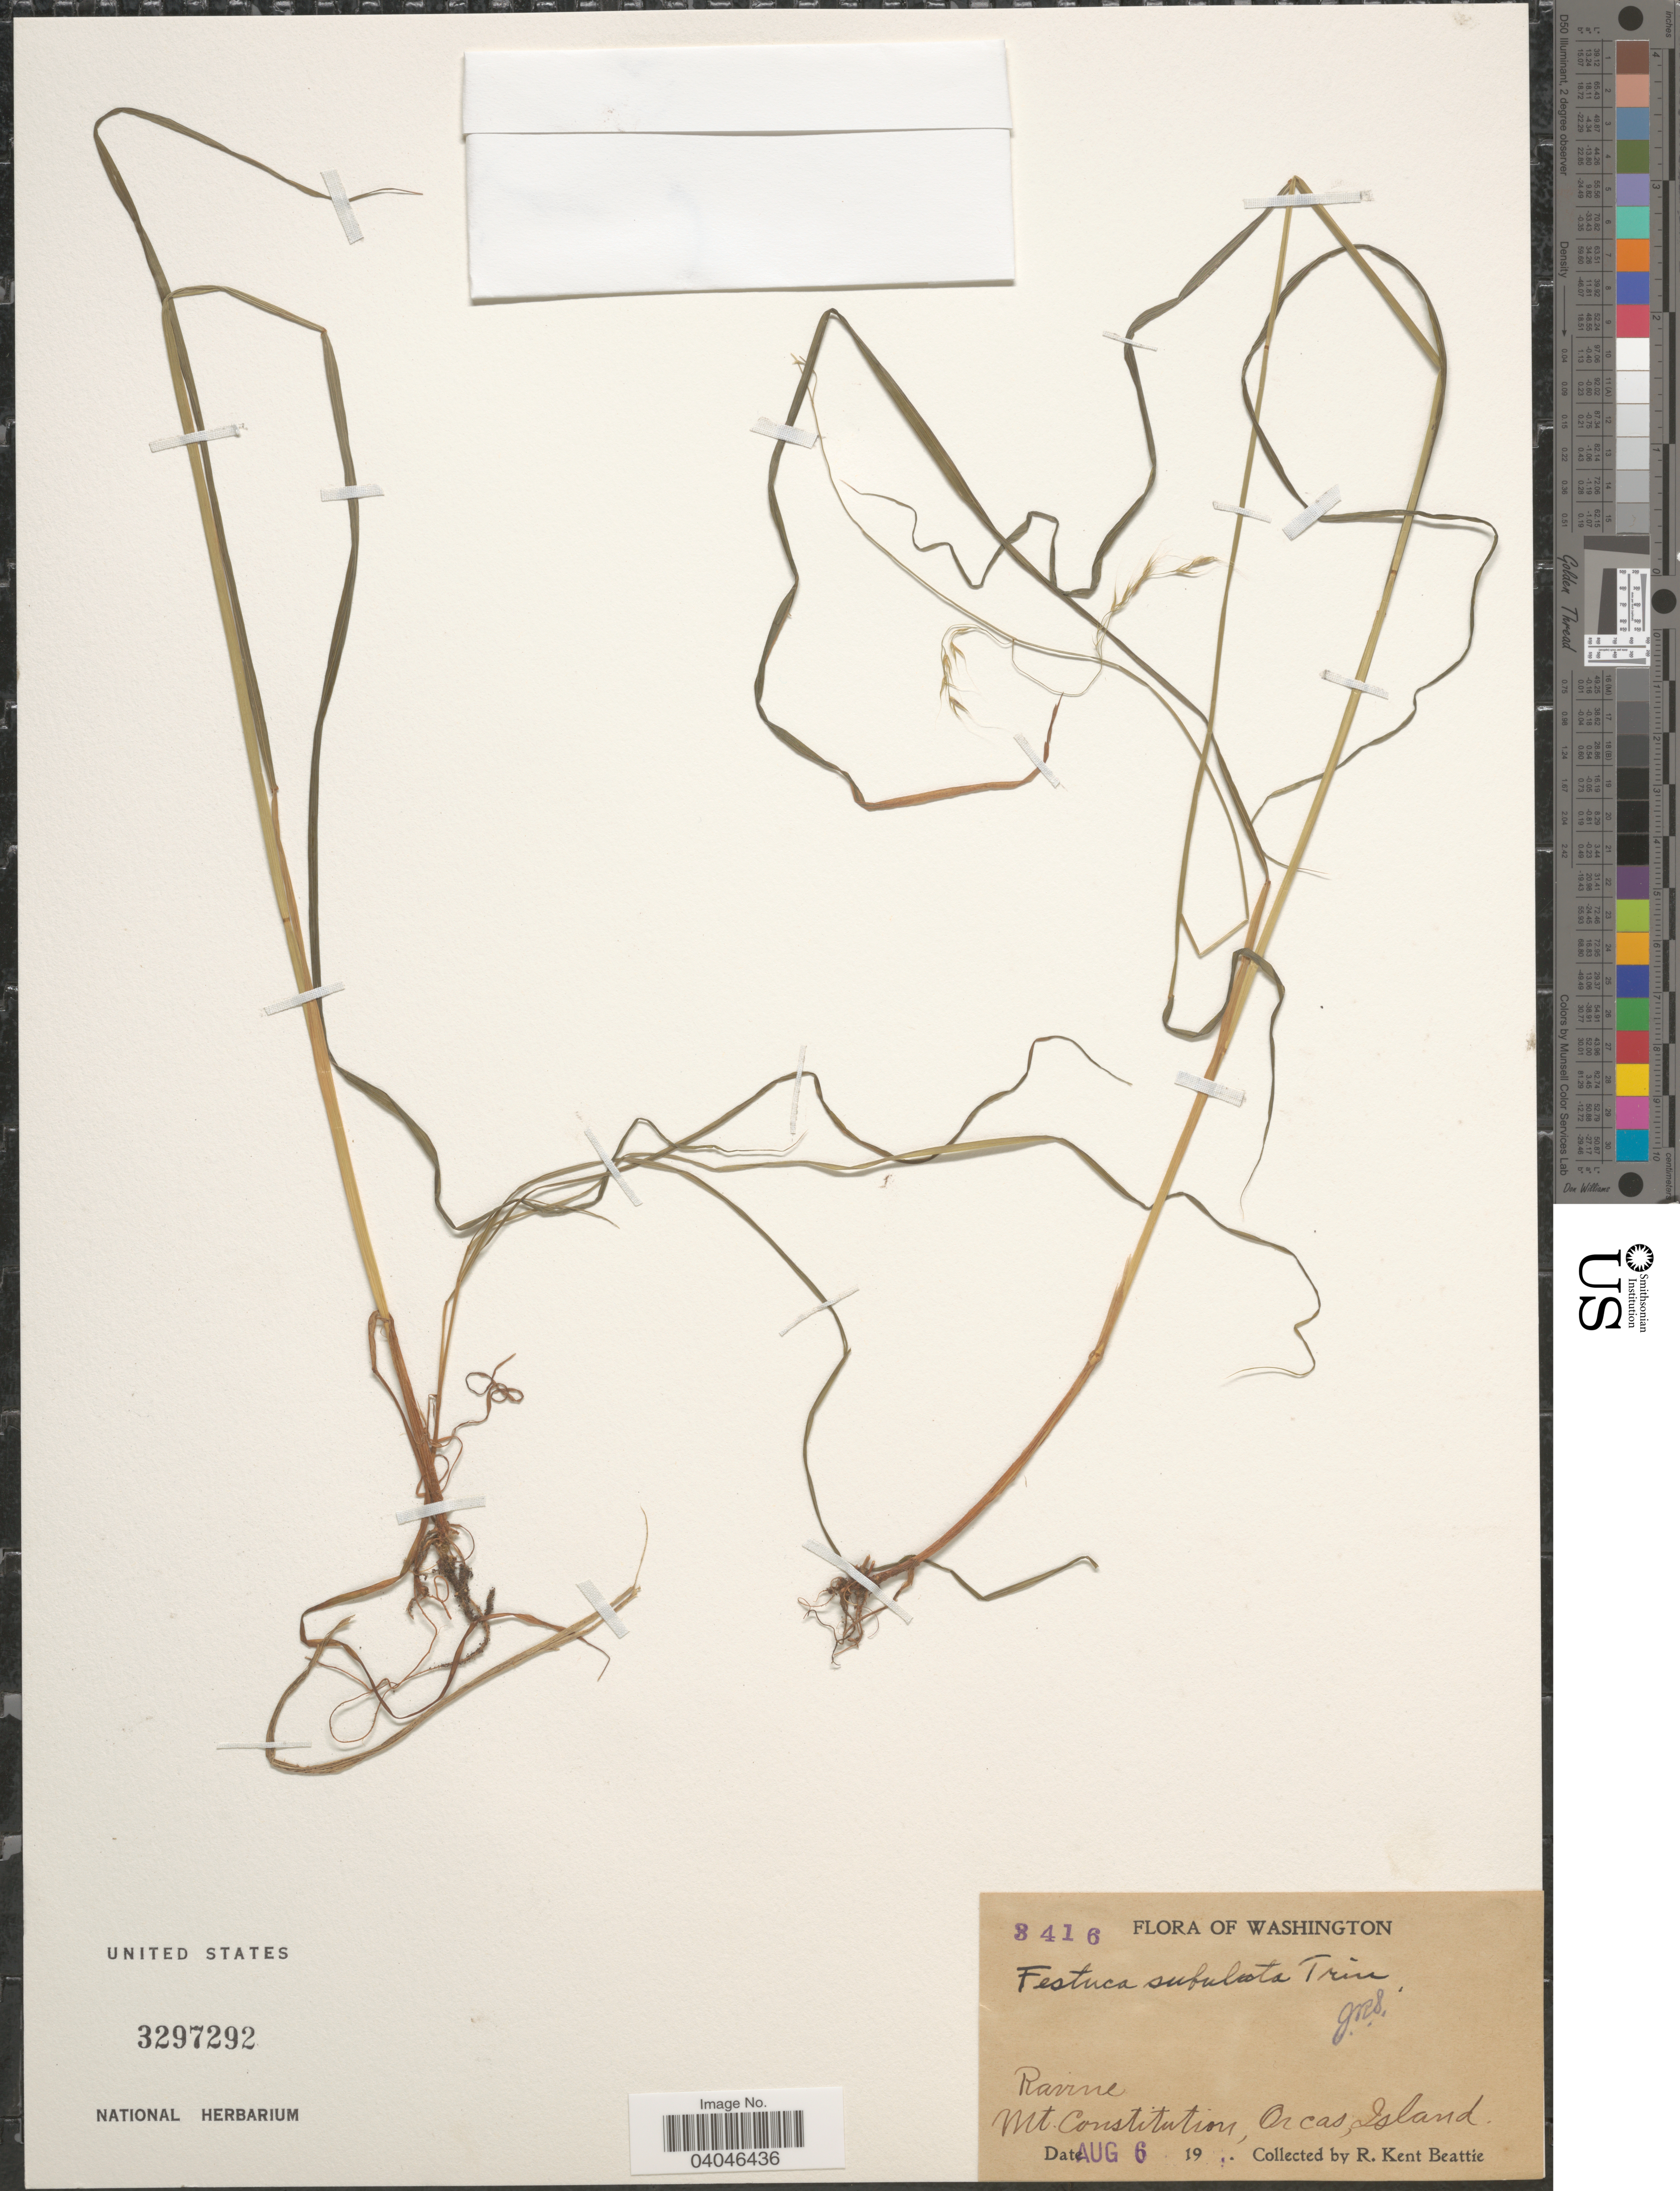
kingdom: Plantae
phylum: Tracheophyta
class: Liliopsida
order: Poales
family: Poaceae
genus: Festuca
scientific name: Festuca subulata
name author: Trin.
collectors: R. K. Beattie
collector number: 8416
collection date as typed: Transcribed d/m/y: 6/8/19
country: United States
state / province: Washington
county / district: San Juan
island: Orcas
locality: Mt. Constitution, Orcas, Island.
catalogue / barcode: US 3297292